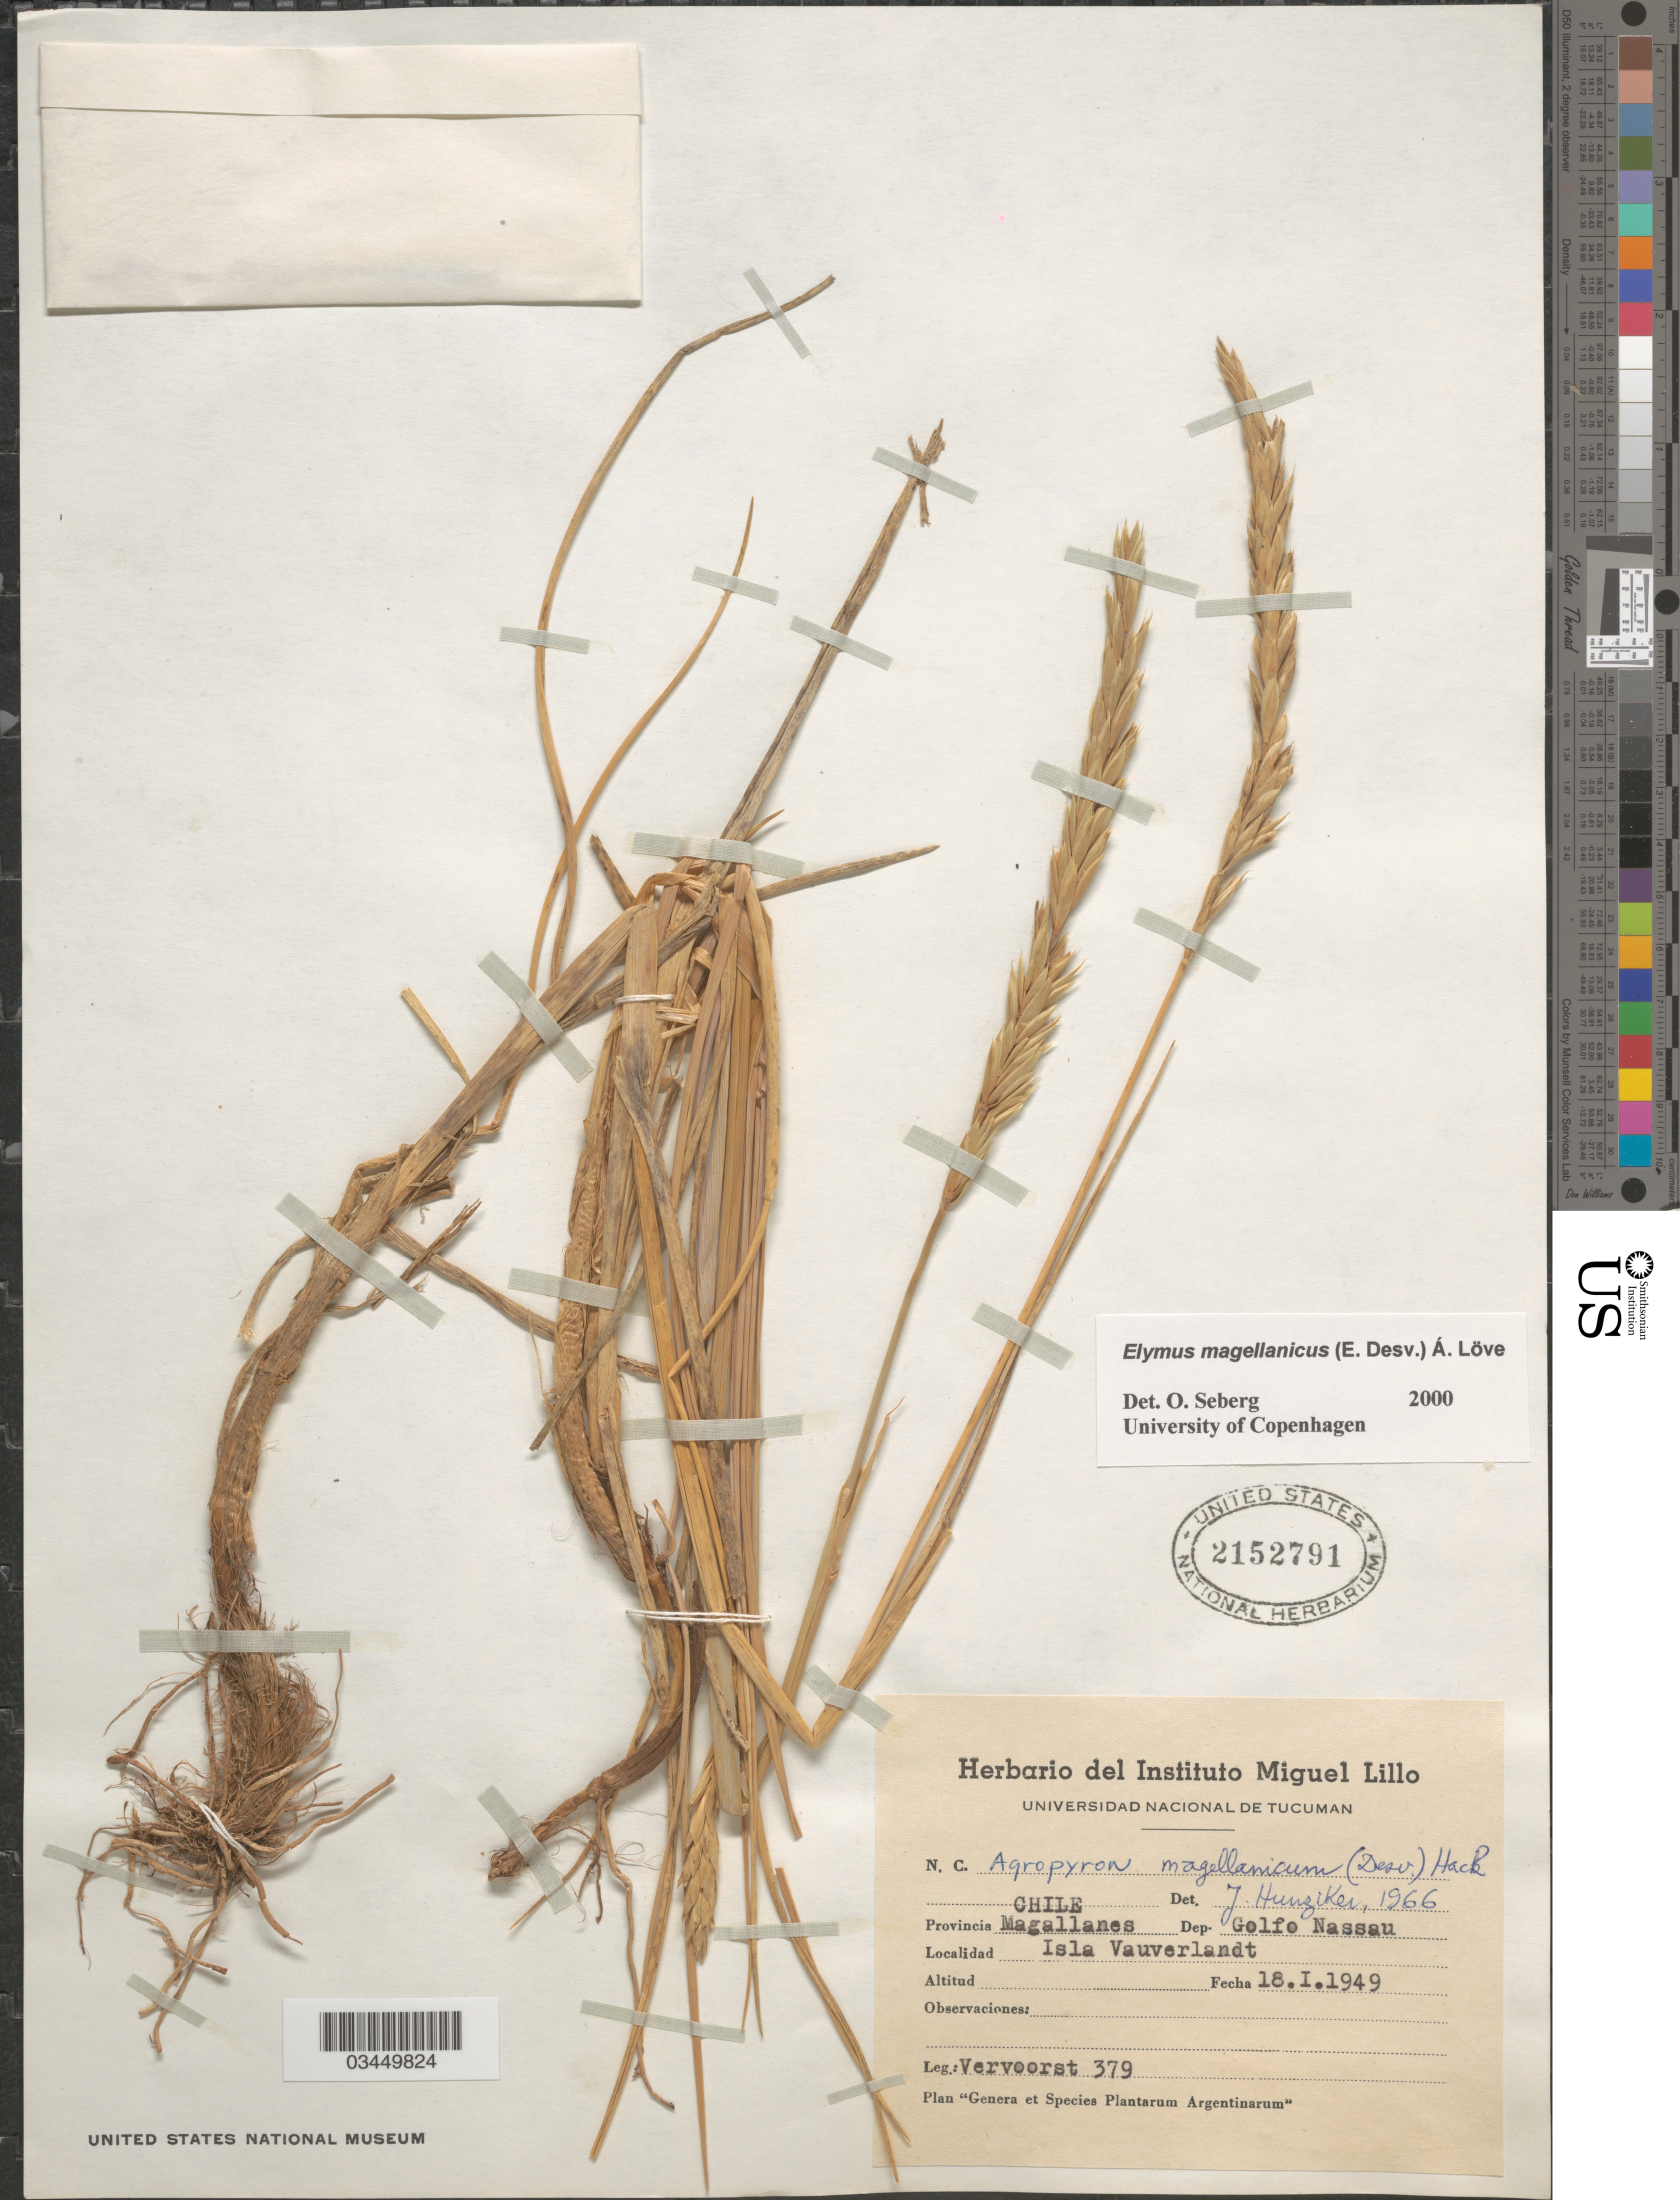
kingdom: Plantae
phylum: Tracheophyta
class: Liliopsida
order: Poales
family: Poaceae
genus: Elymus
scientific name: Elymus magellanicus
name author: (É. Desv.) Á. Löve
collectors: Vervoorst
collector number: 379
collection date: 1949-01-18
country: Chile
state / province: Magallanes y de la Antártica Chilena (XII)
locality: Provincia Magallanes. Dep. Golfo Nassau. Isla Vauverlandt.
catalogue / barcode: US 2152791